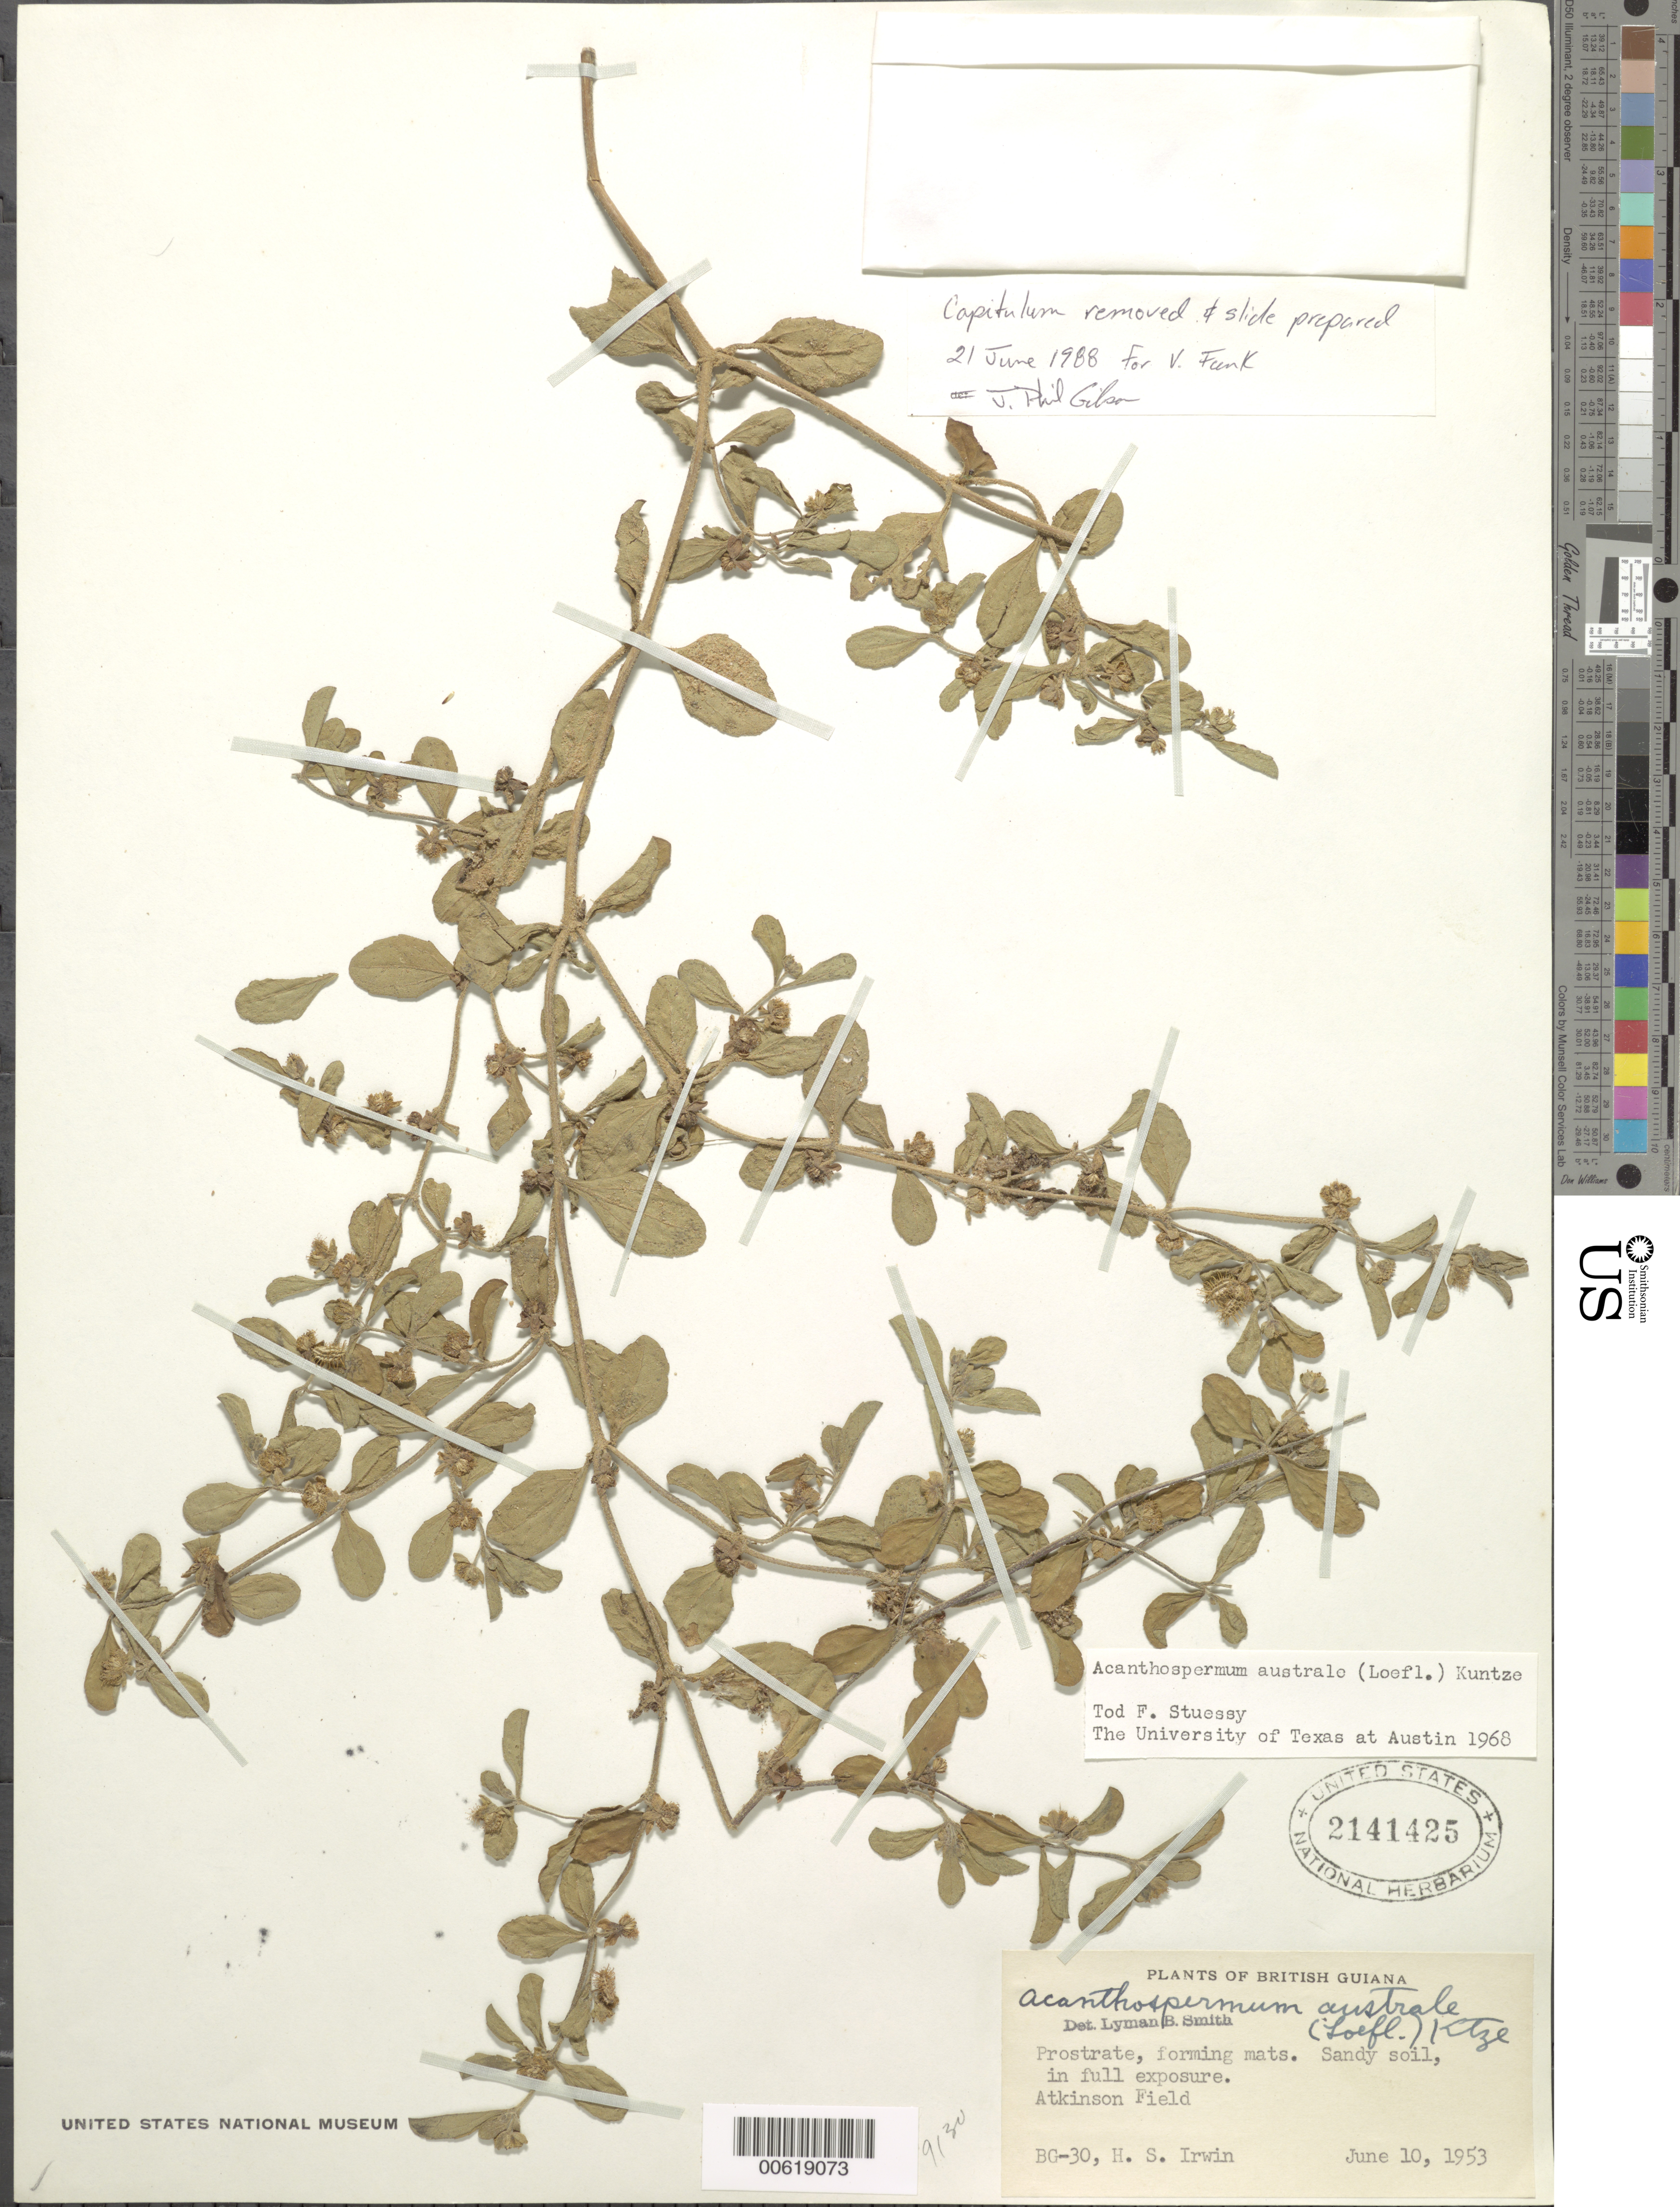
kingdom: Plantae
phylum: Tracheophyta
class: Magnoliopsida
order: Asterales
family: Asteraceae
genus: Acanthospermum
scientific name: Acanthospermum australe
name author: (Loefl.) Kuntze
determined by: Stuessy, T. F.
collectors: H. Irwin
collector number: BG 30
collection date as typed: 10-Jun-53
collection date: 1953-06-10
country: Guyana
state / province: Demerara-Mahaica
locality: Atkinson Field, 20 mi. S of Georgetown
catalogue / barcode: US 2141425